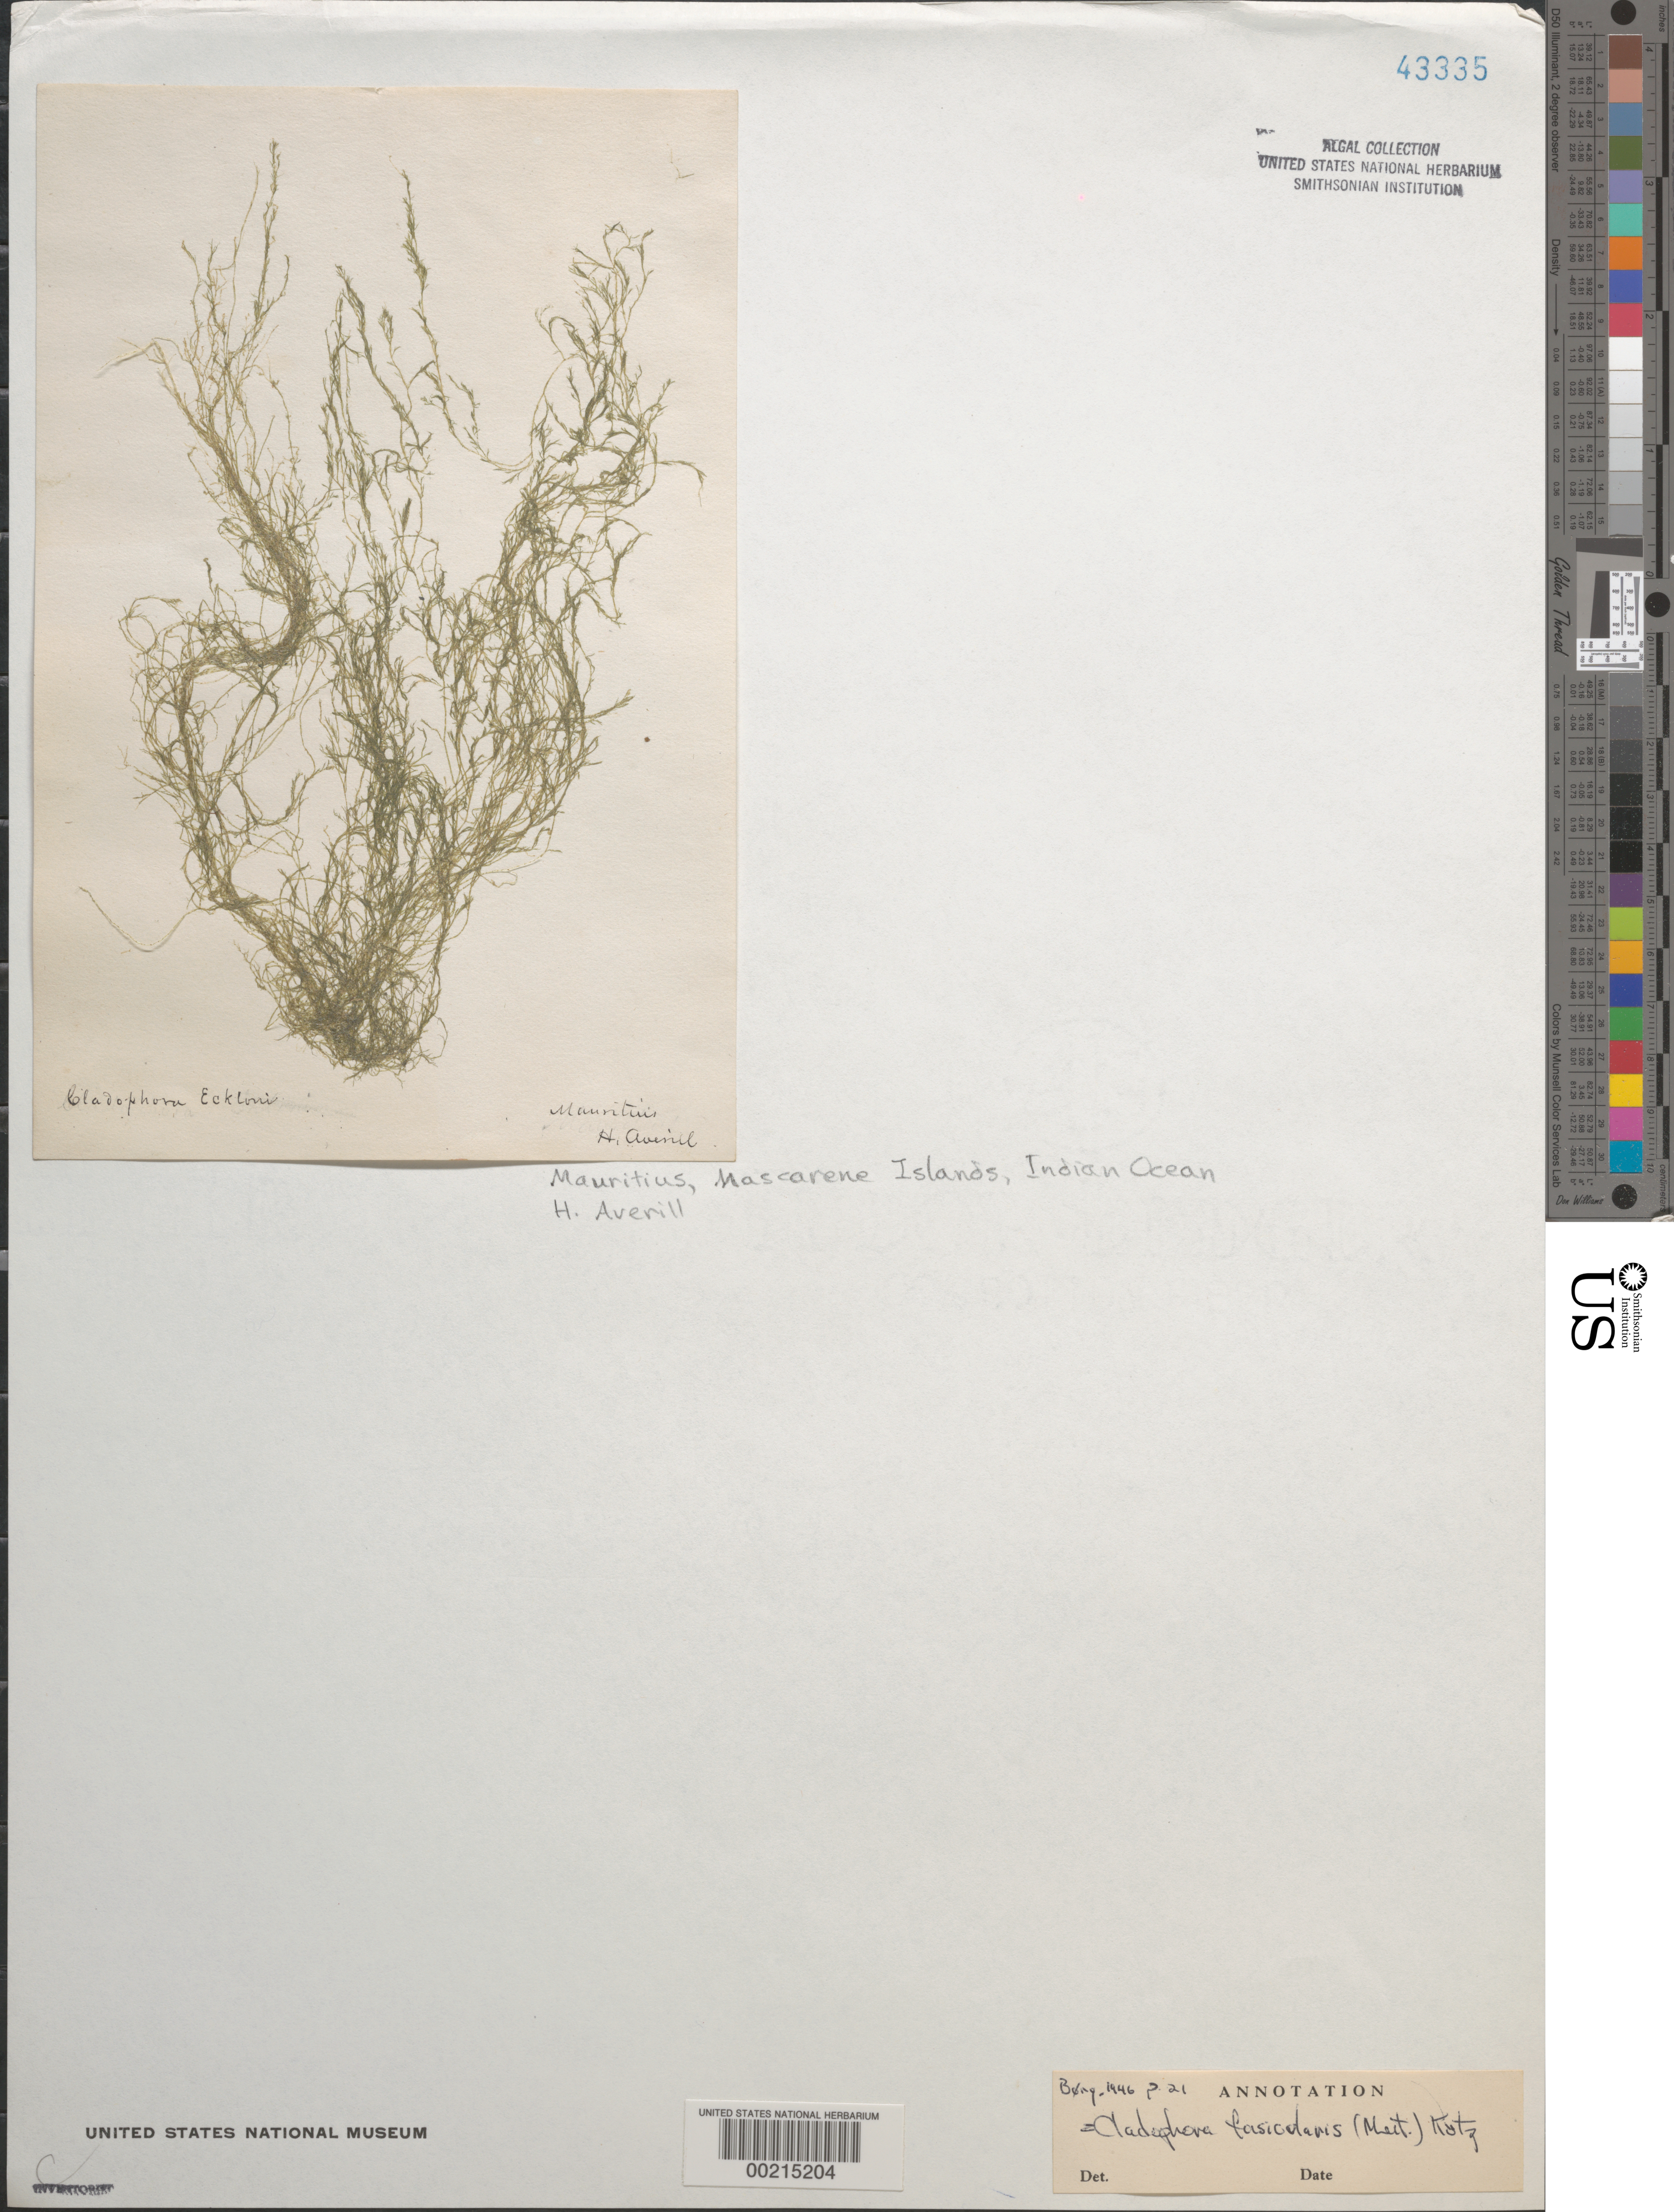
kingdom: Plantae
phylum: Chlorophyta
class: Ulvophyceae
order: Bryopsidales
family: Caulerpaceae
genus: Caulerpa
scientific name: Caulerpa chemnitzia var. vanbossae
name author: (Setch. & N.L. Gardner) Fern.-Garcia & Riosm.-Rod.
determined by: Algae name updating Project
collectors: H. Averill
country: Mauritius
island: Mauritius Island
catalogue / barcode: US 43335